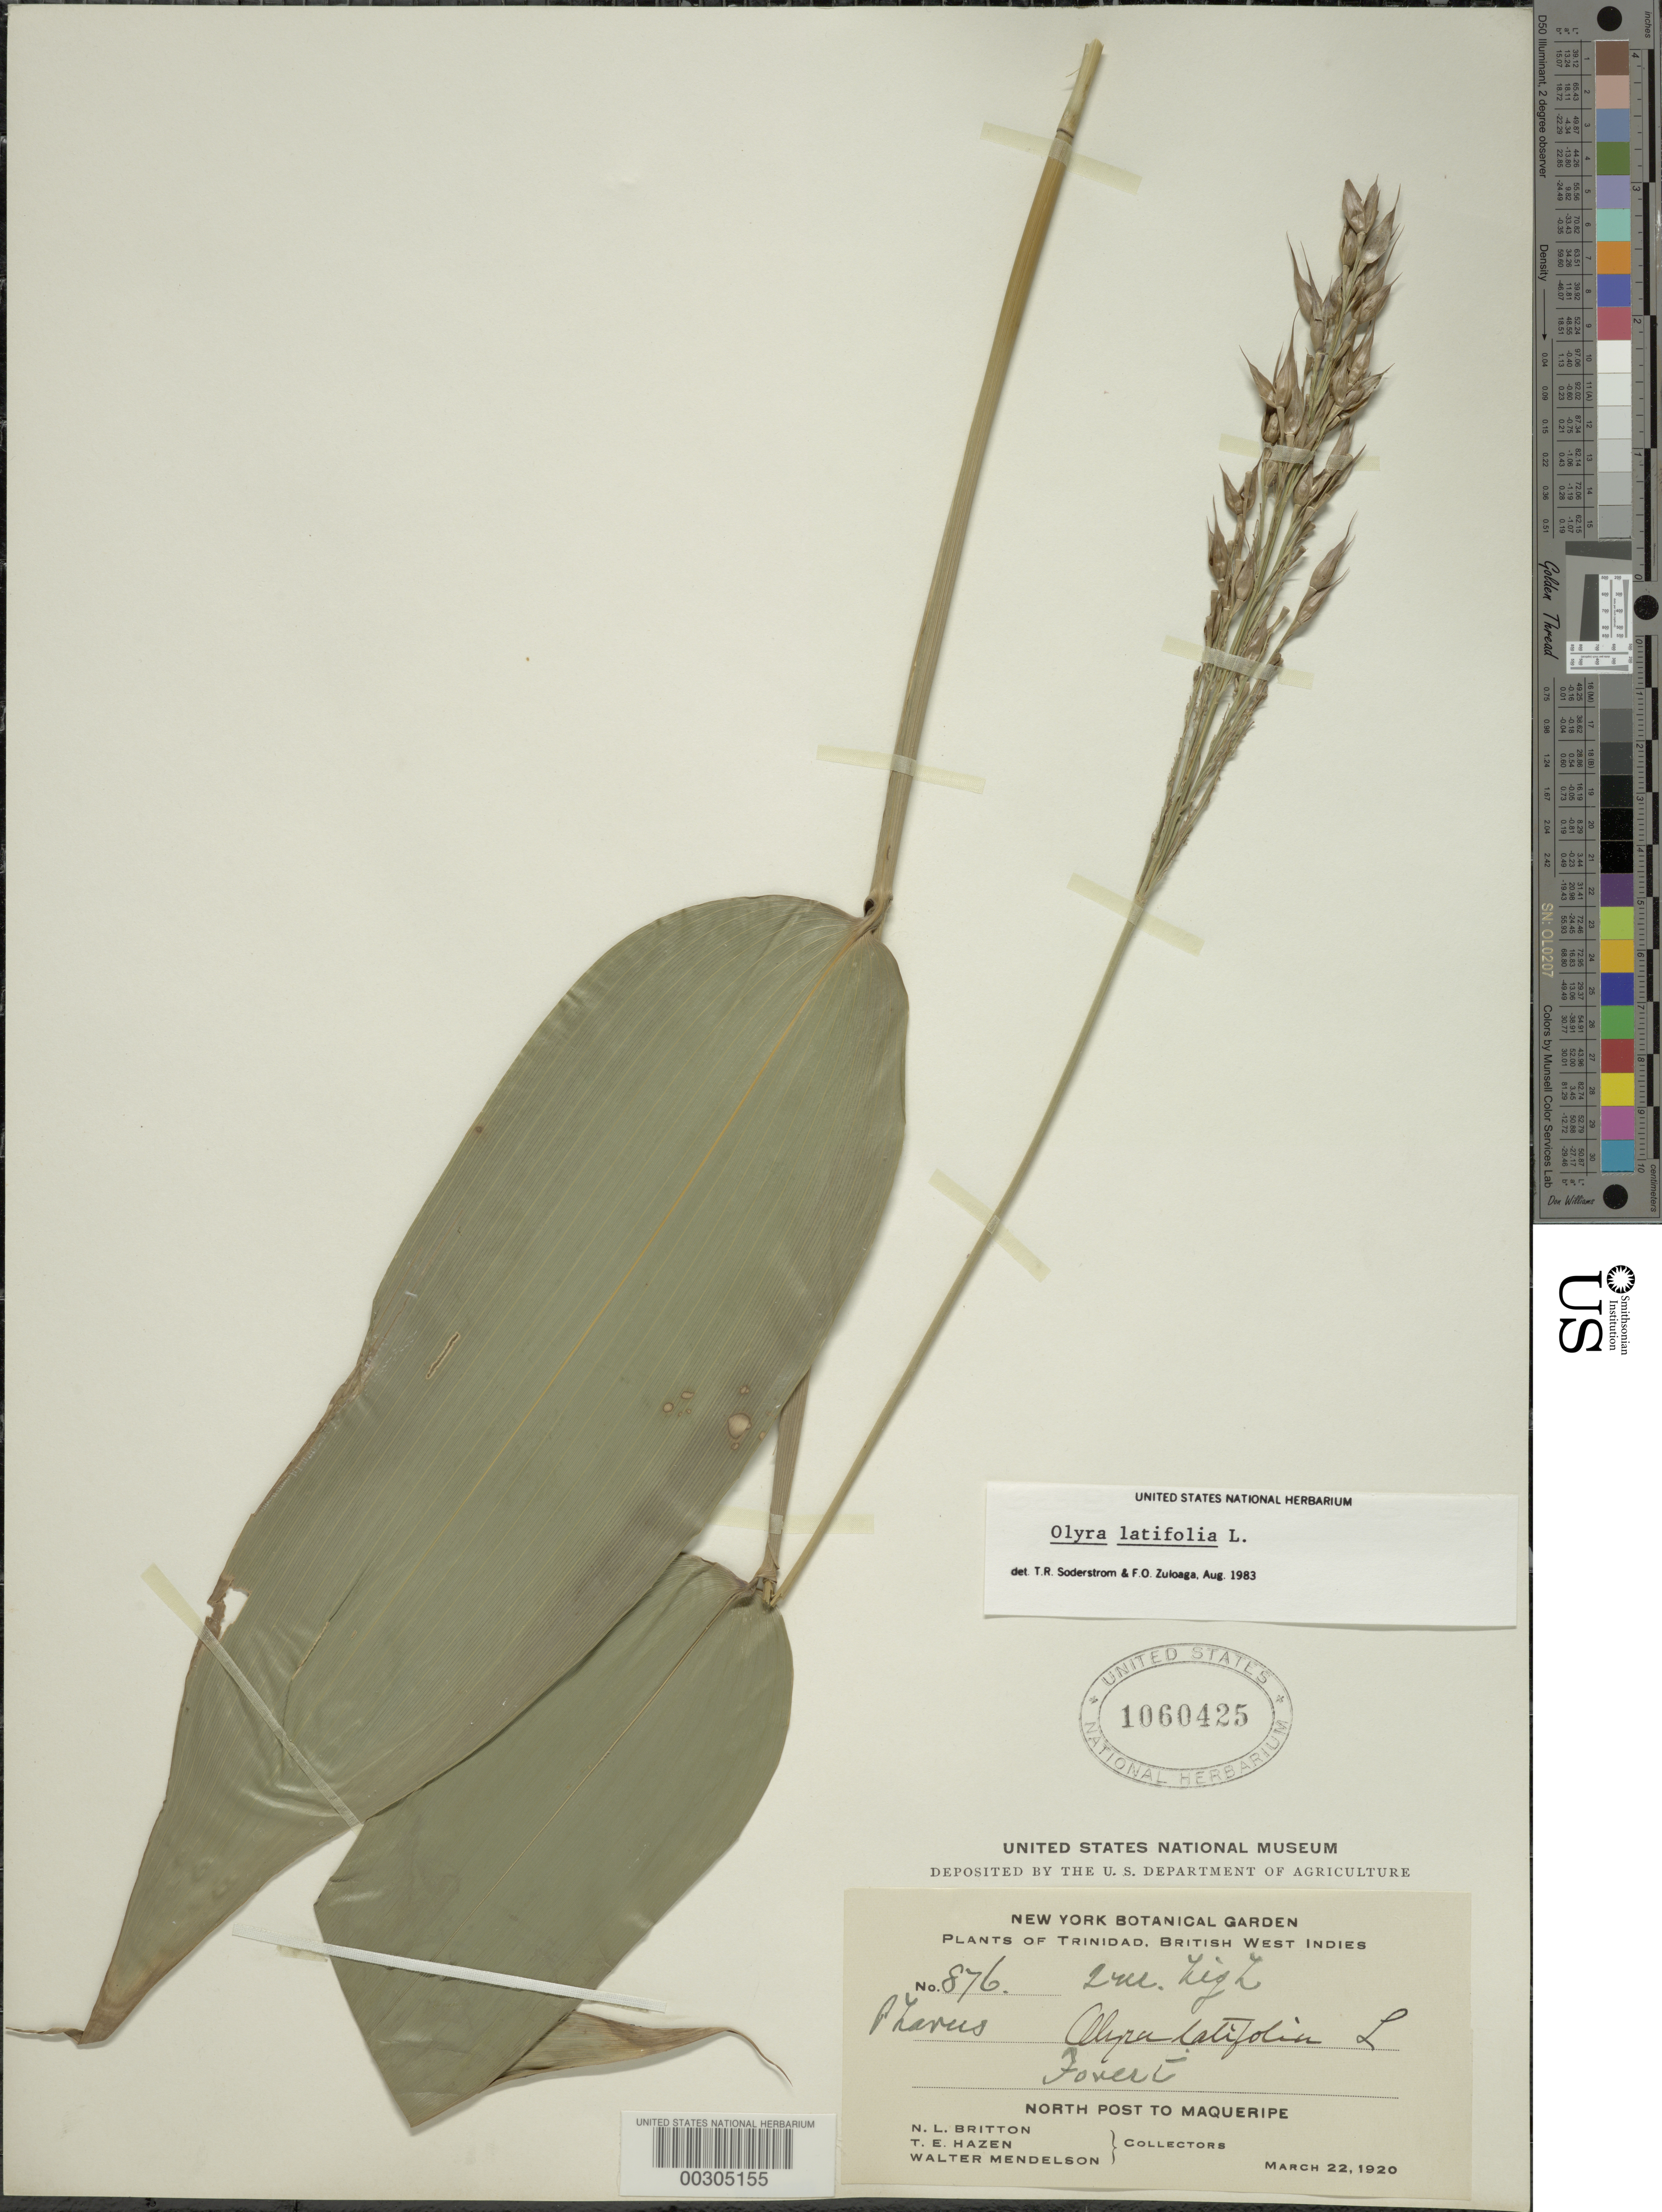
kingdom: Plantae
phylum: Tracheophyta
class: Liliopsida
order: Poales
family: Poaceae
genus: Olyra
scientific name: Olyra latifolia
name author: L.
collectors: N. Britton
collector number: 876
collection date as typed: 22 Mar 1920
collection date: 1920-03-22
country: Trinidad and Tobago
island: Trinidad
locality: North post to maqueripe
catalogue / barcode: US 1060425